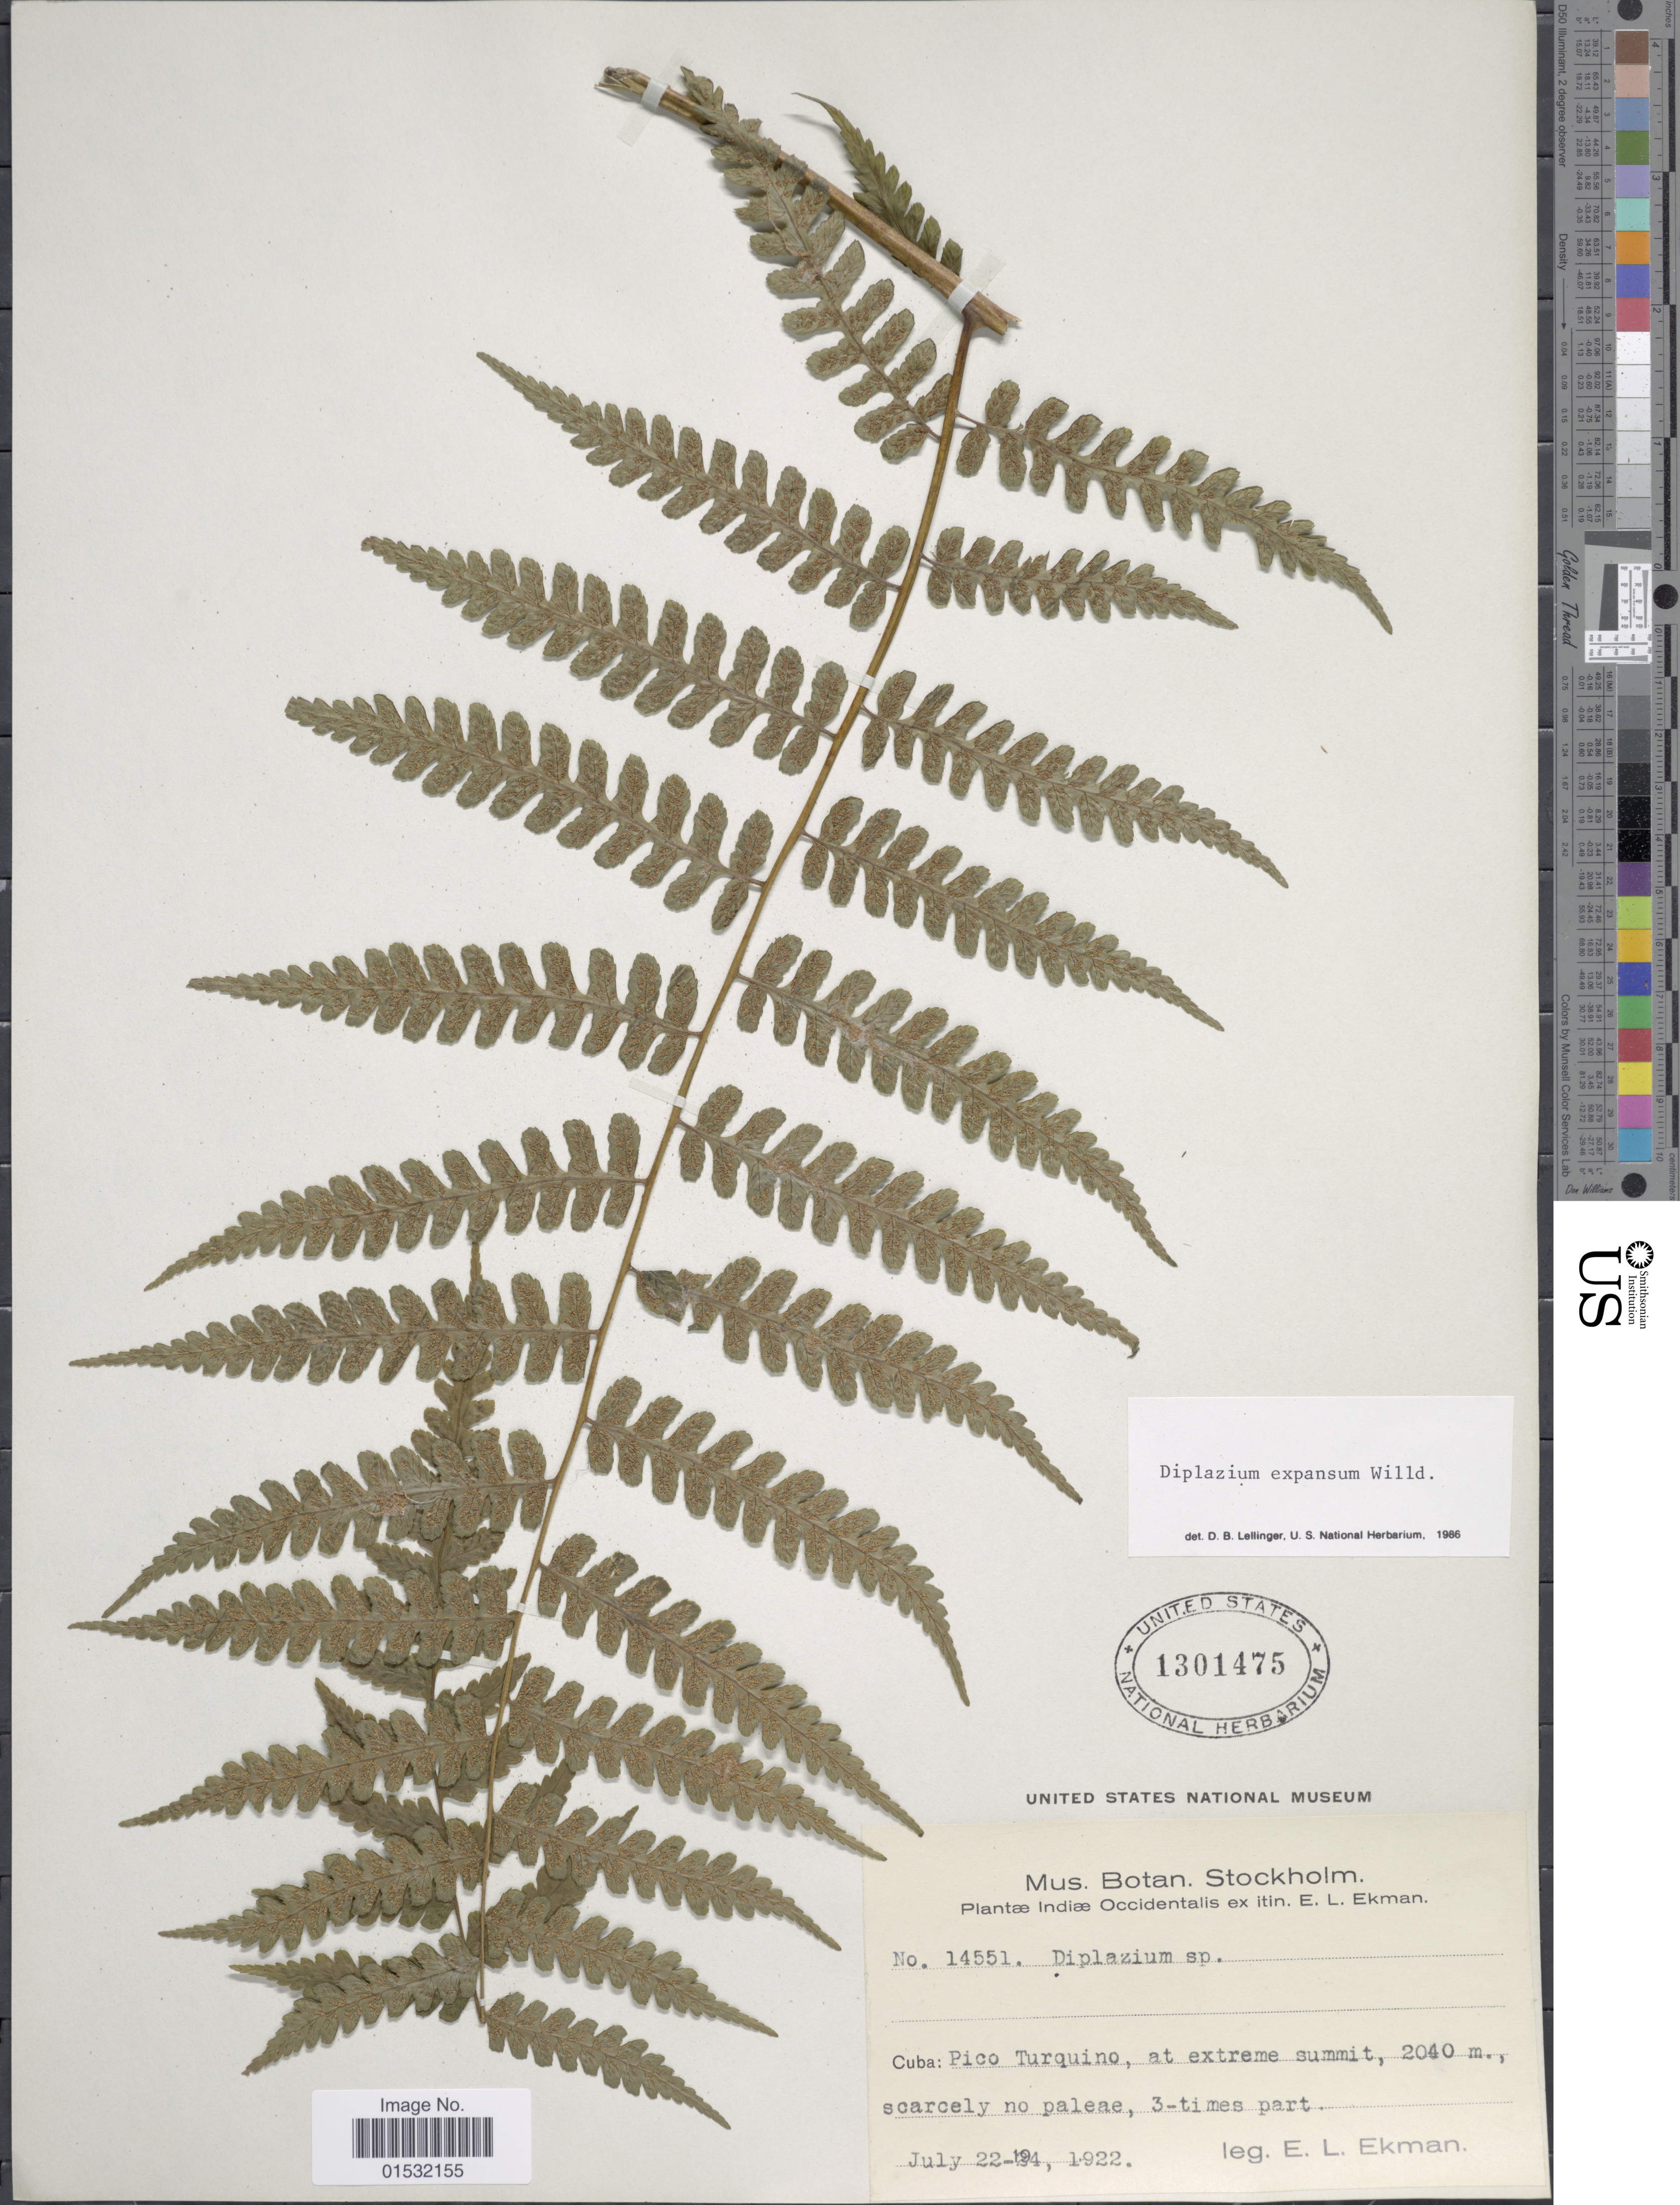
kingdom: Plantae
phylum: Tracheophyta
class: Polypodiopsida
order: Polypodiales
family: Athyriaceae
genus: Diplazium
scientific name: Diplazium fuertesii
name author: Brause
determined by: Sánchez, C.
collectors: E. L. Ekman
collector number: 14551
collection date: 1922-07-19/1922-07-22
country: Cuba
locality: Pico Turquino, at extreme summit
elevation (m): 2040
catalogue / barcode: US 1301475